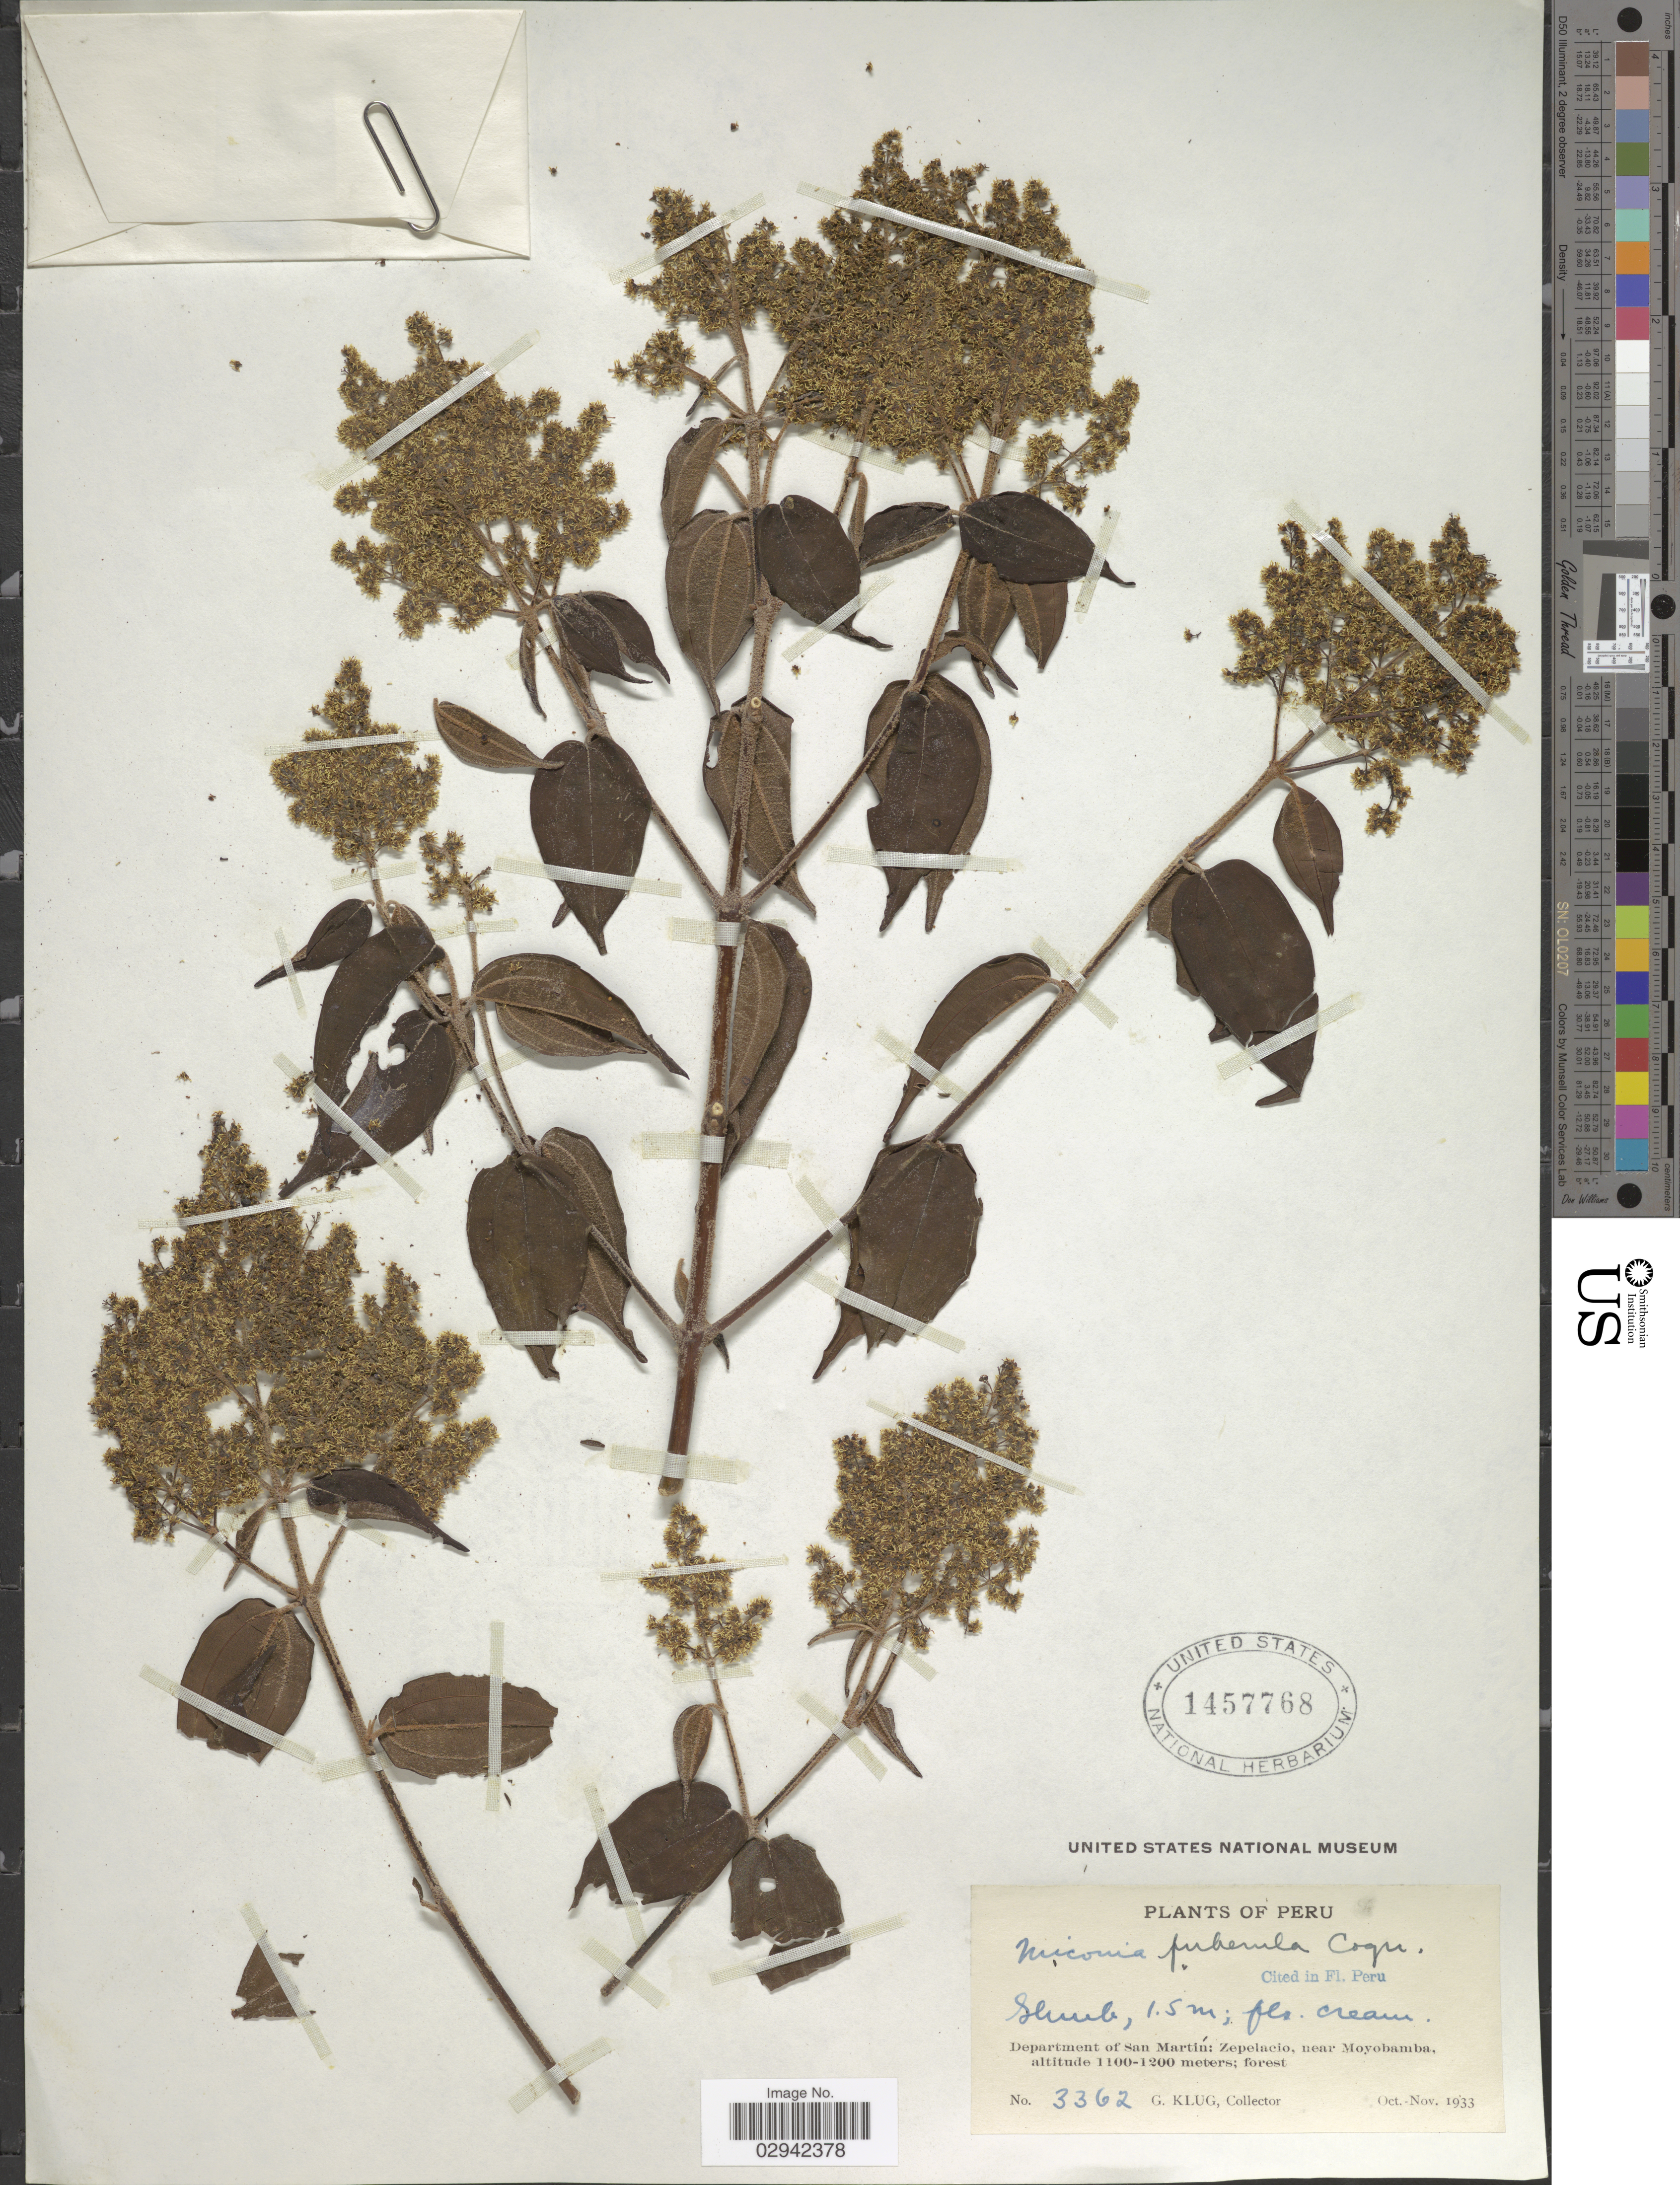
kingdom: Plantae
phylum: Tracheophyta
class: Magnoliopsida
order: Myrtales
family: Melastomataceae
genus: Miconia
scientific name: Miconia puberula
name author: Cogn.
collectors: G. Klug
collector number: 3362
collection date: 1933-10/1933-11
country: Peru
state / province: San Martín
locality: Department of San Martín: Zepelacio, near Moyobamba.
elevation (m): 1100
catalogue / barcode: US 1457768